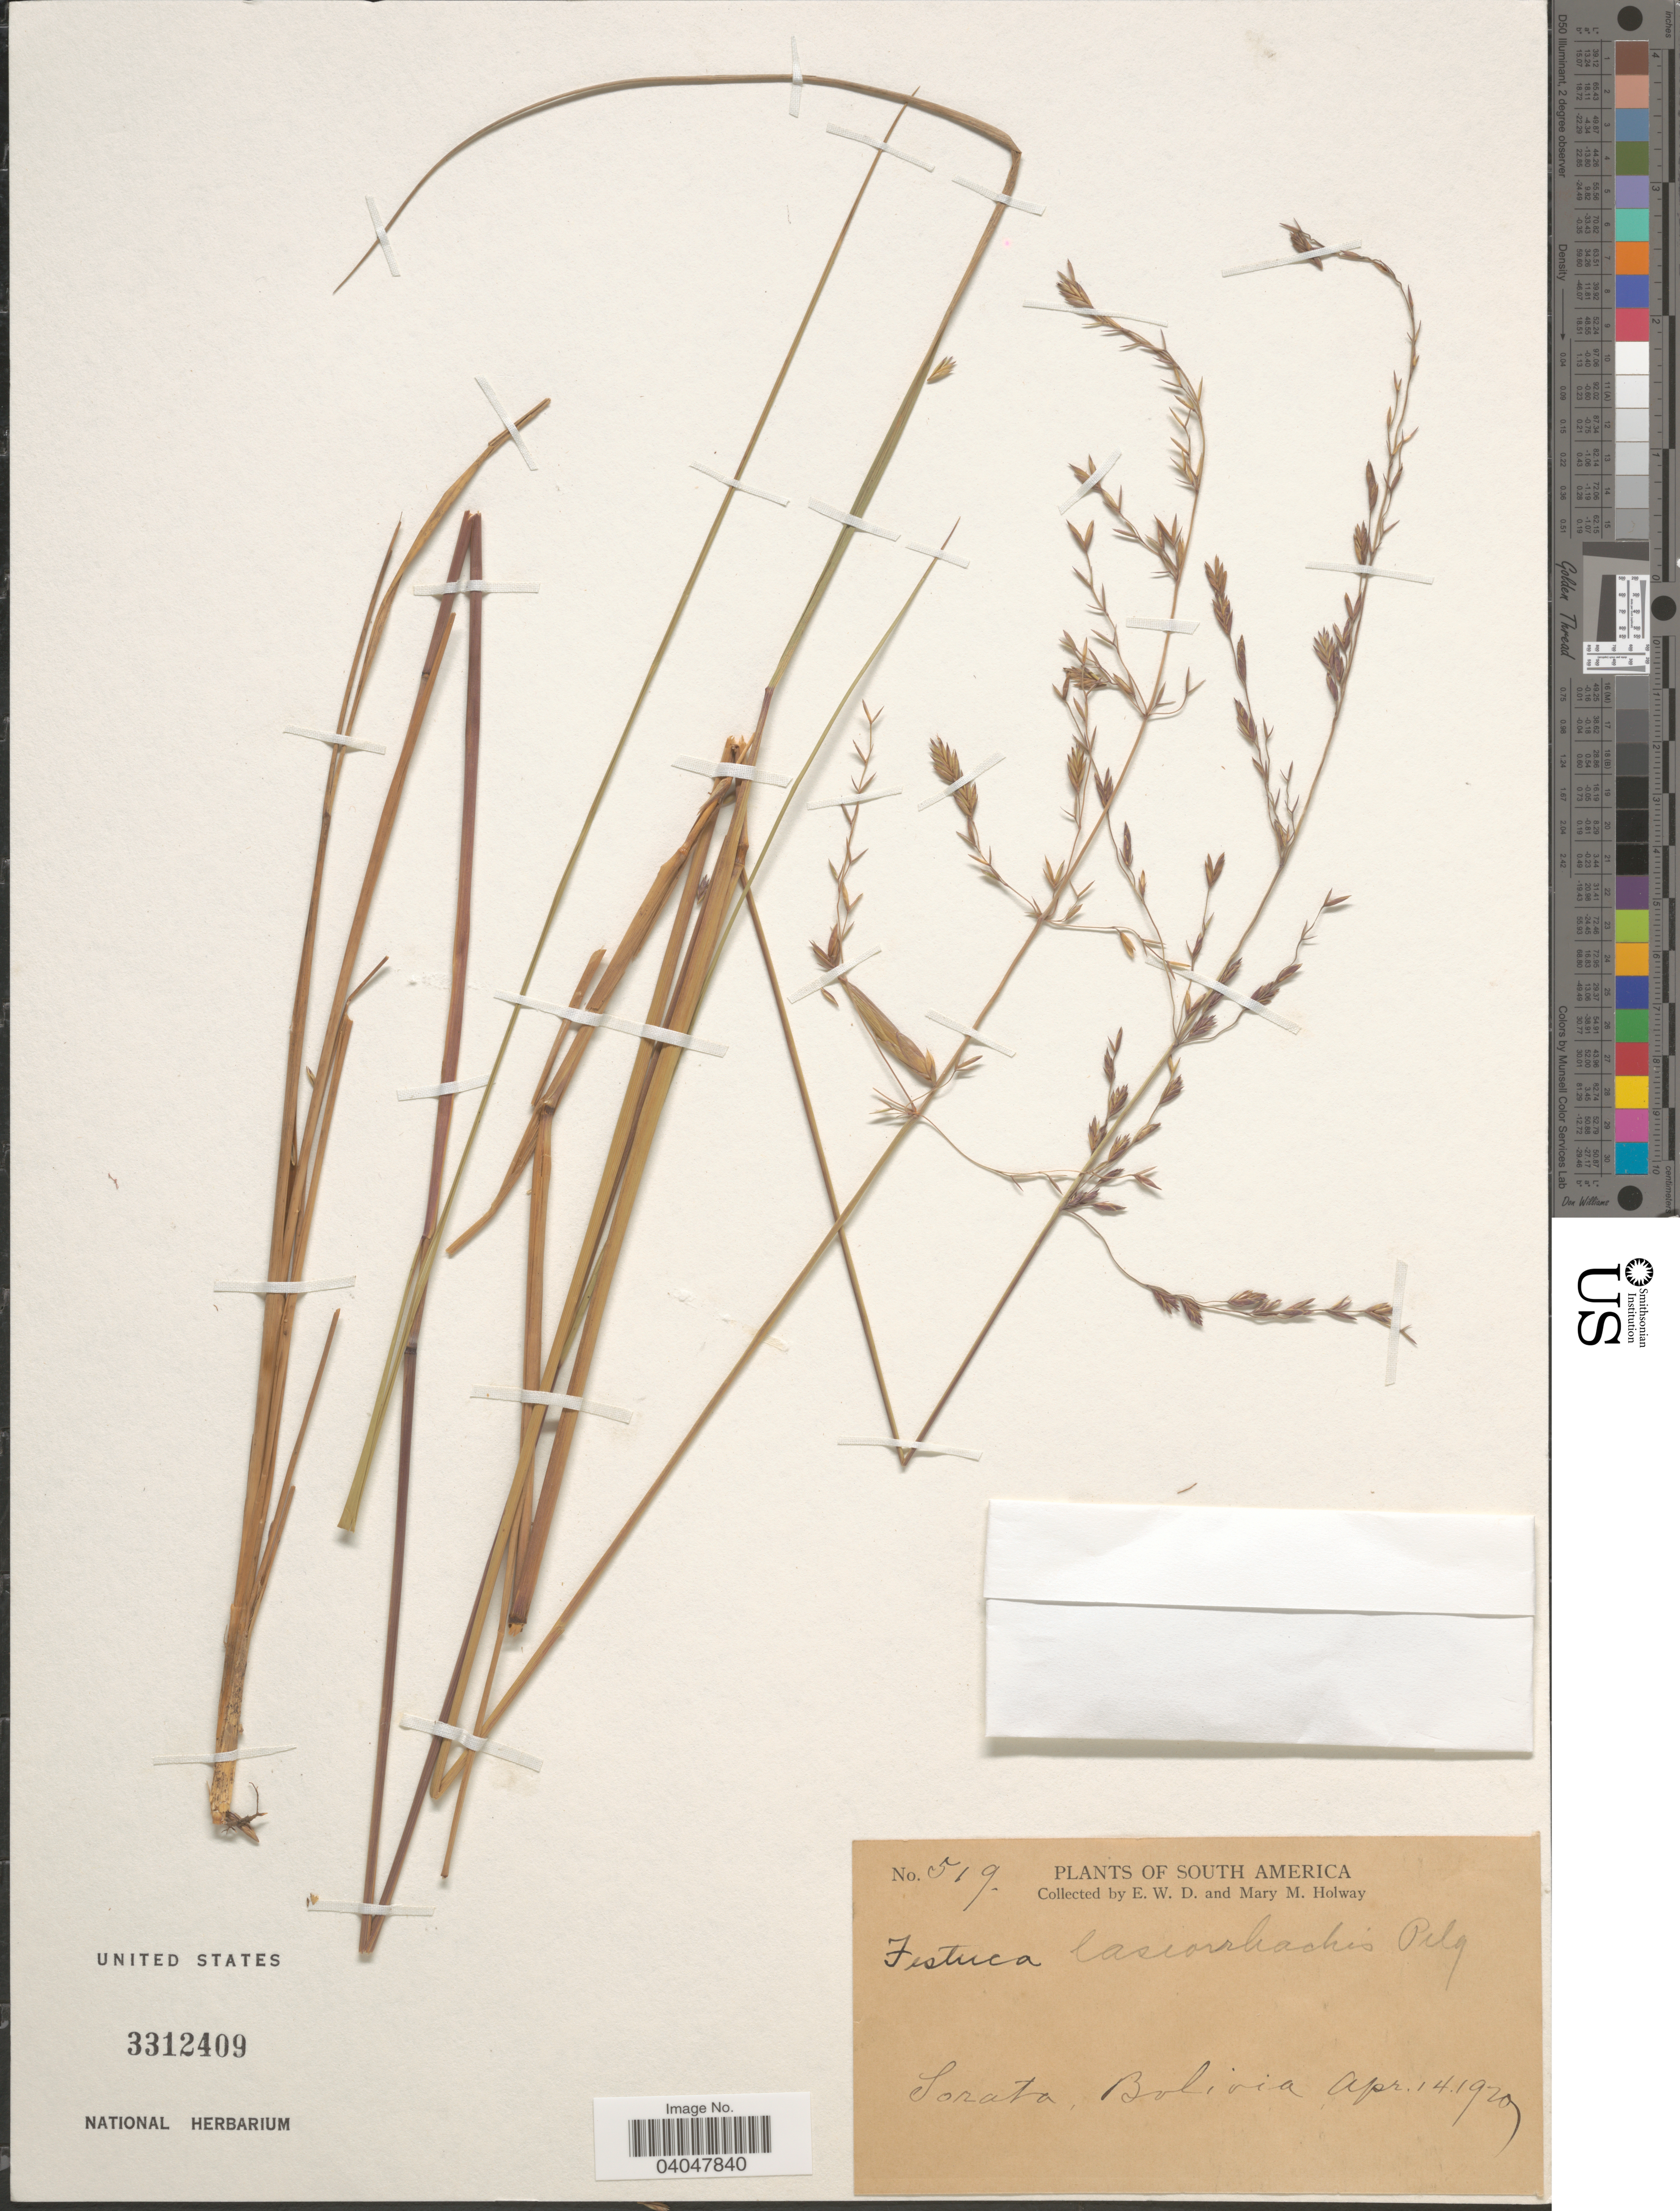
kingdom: Plantae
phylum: Tracheophyta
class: Liliopsida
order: Poales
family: Poaceae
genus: Festuca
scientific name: Festuca lasiorrhachis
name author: Pilg.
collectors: E. W. D. Holway & M. M. Holway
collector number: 519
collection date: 1929-04-14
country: Bolivia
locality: Sorata.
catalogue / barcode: US 3312409